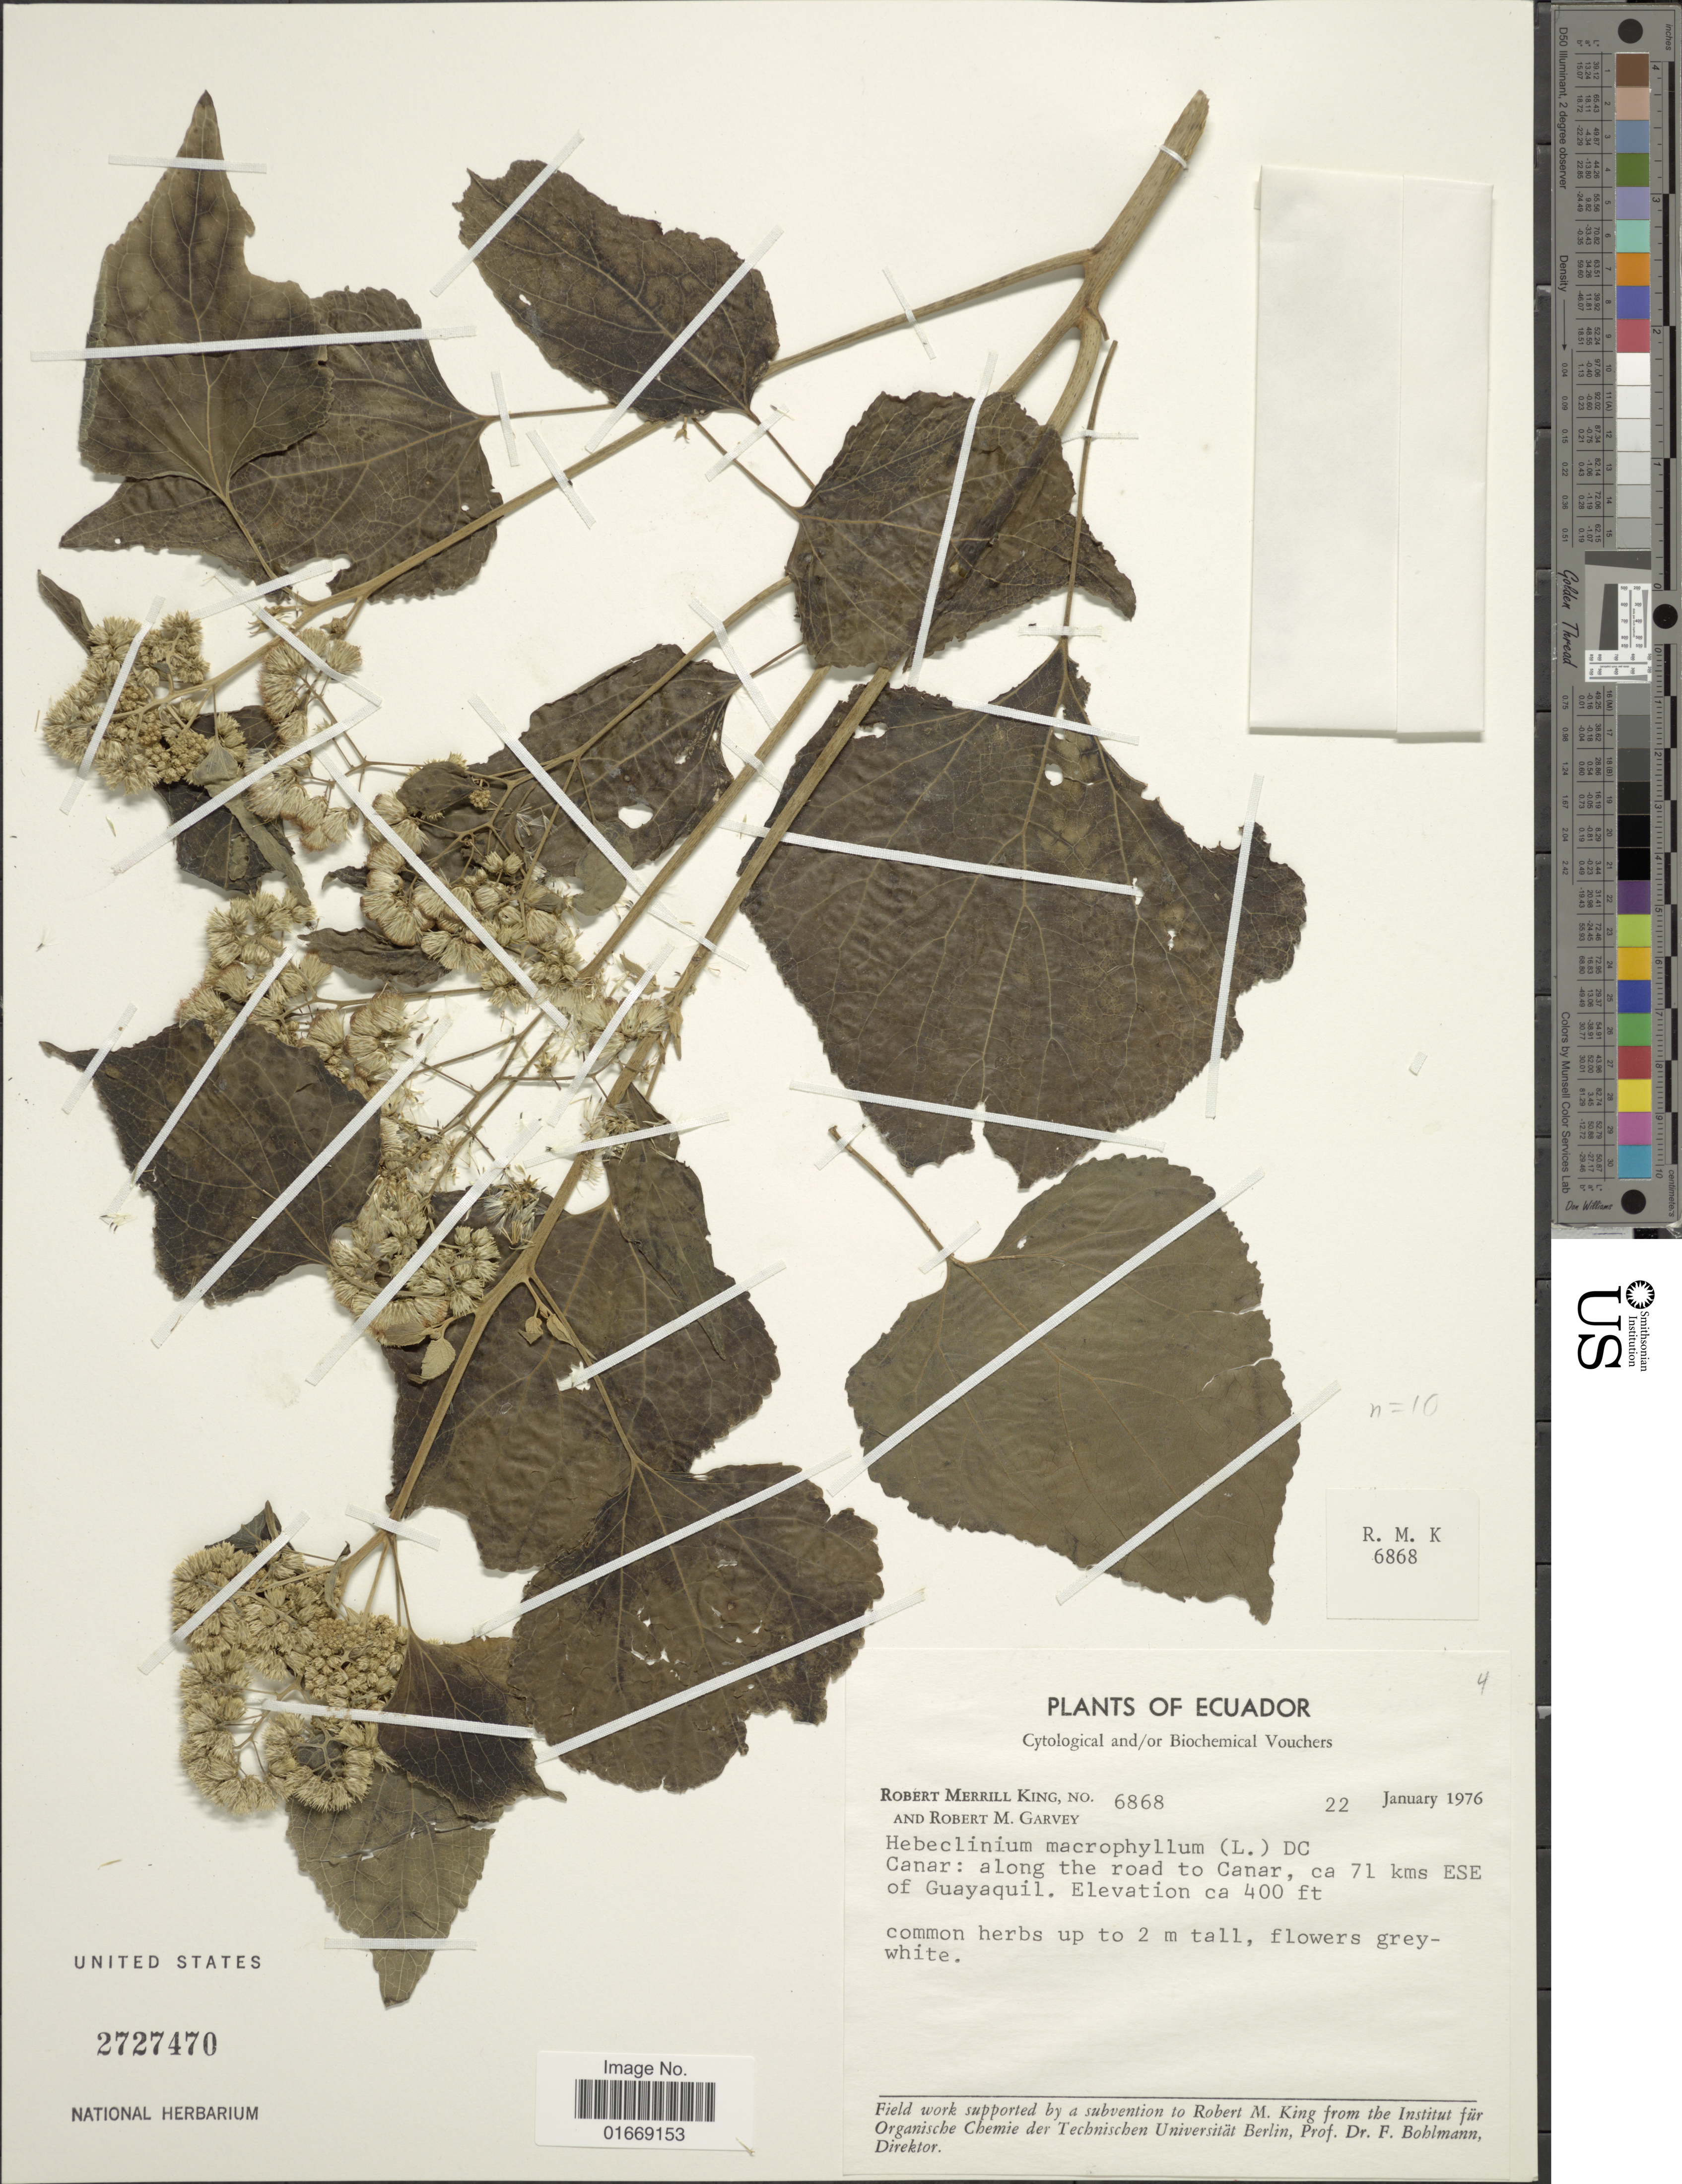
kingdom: Plantae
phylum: Tracheophyta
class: Magnoliopsida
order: Asterales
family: Asteraceae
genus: Hebeclinium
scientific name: Hebeclinium macrophyllum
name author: (L.) DC.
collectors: R. M. King & R. Garvey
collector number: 6868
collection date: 1976-01-22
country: Ecuador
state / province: Cañar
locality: Along the road to Canar, ca 71 kms ESE of Guayaquil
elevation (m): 122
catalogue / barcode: US 2727470